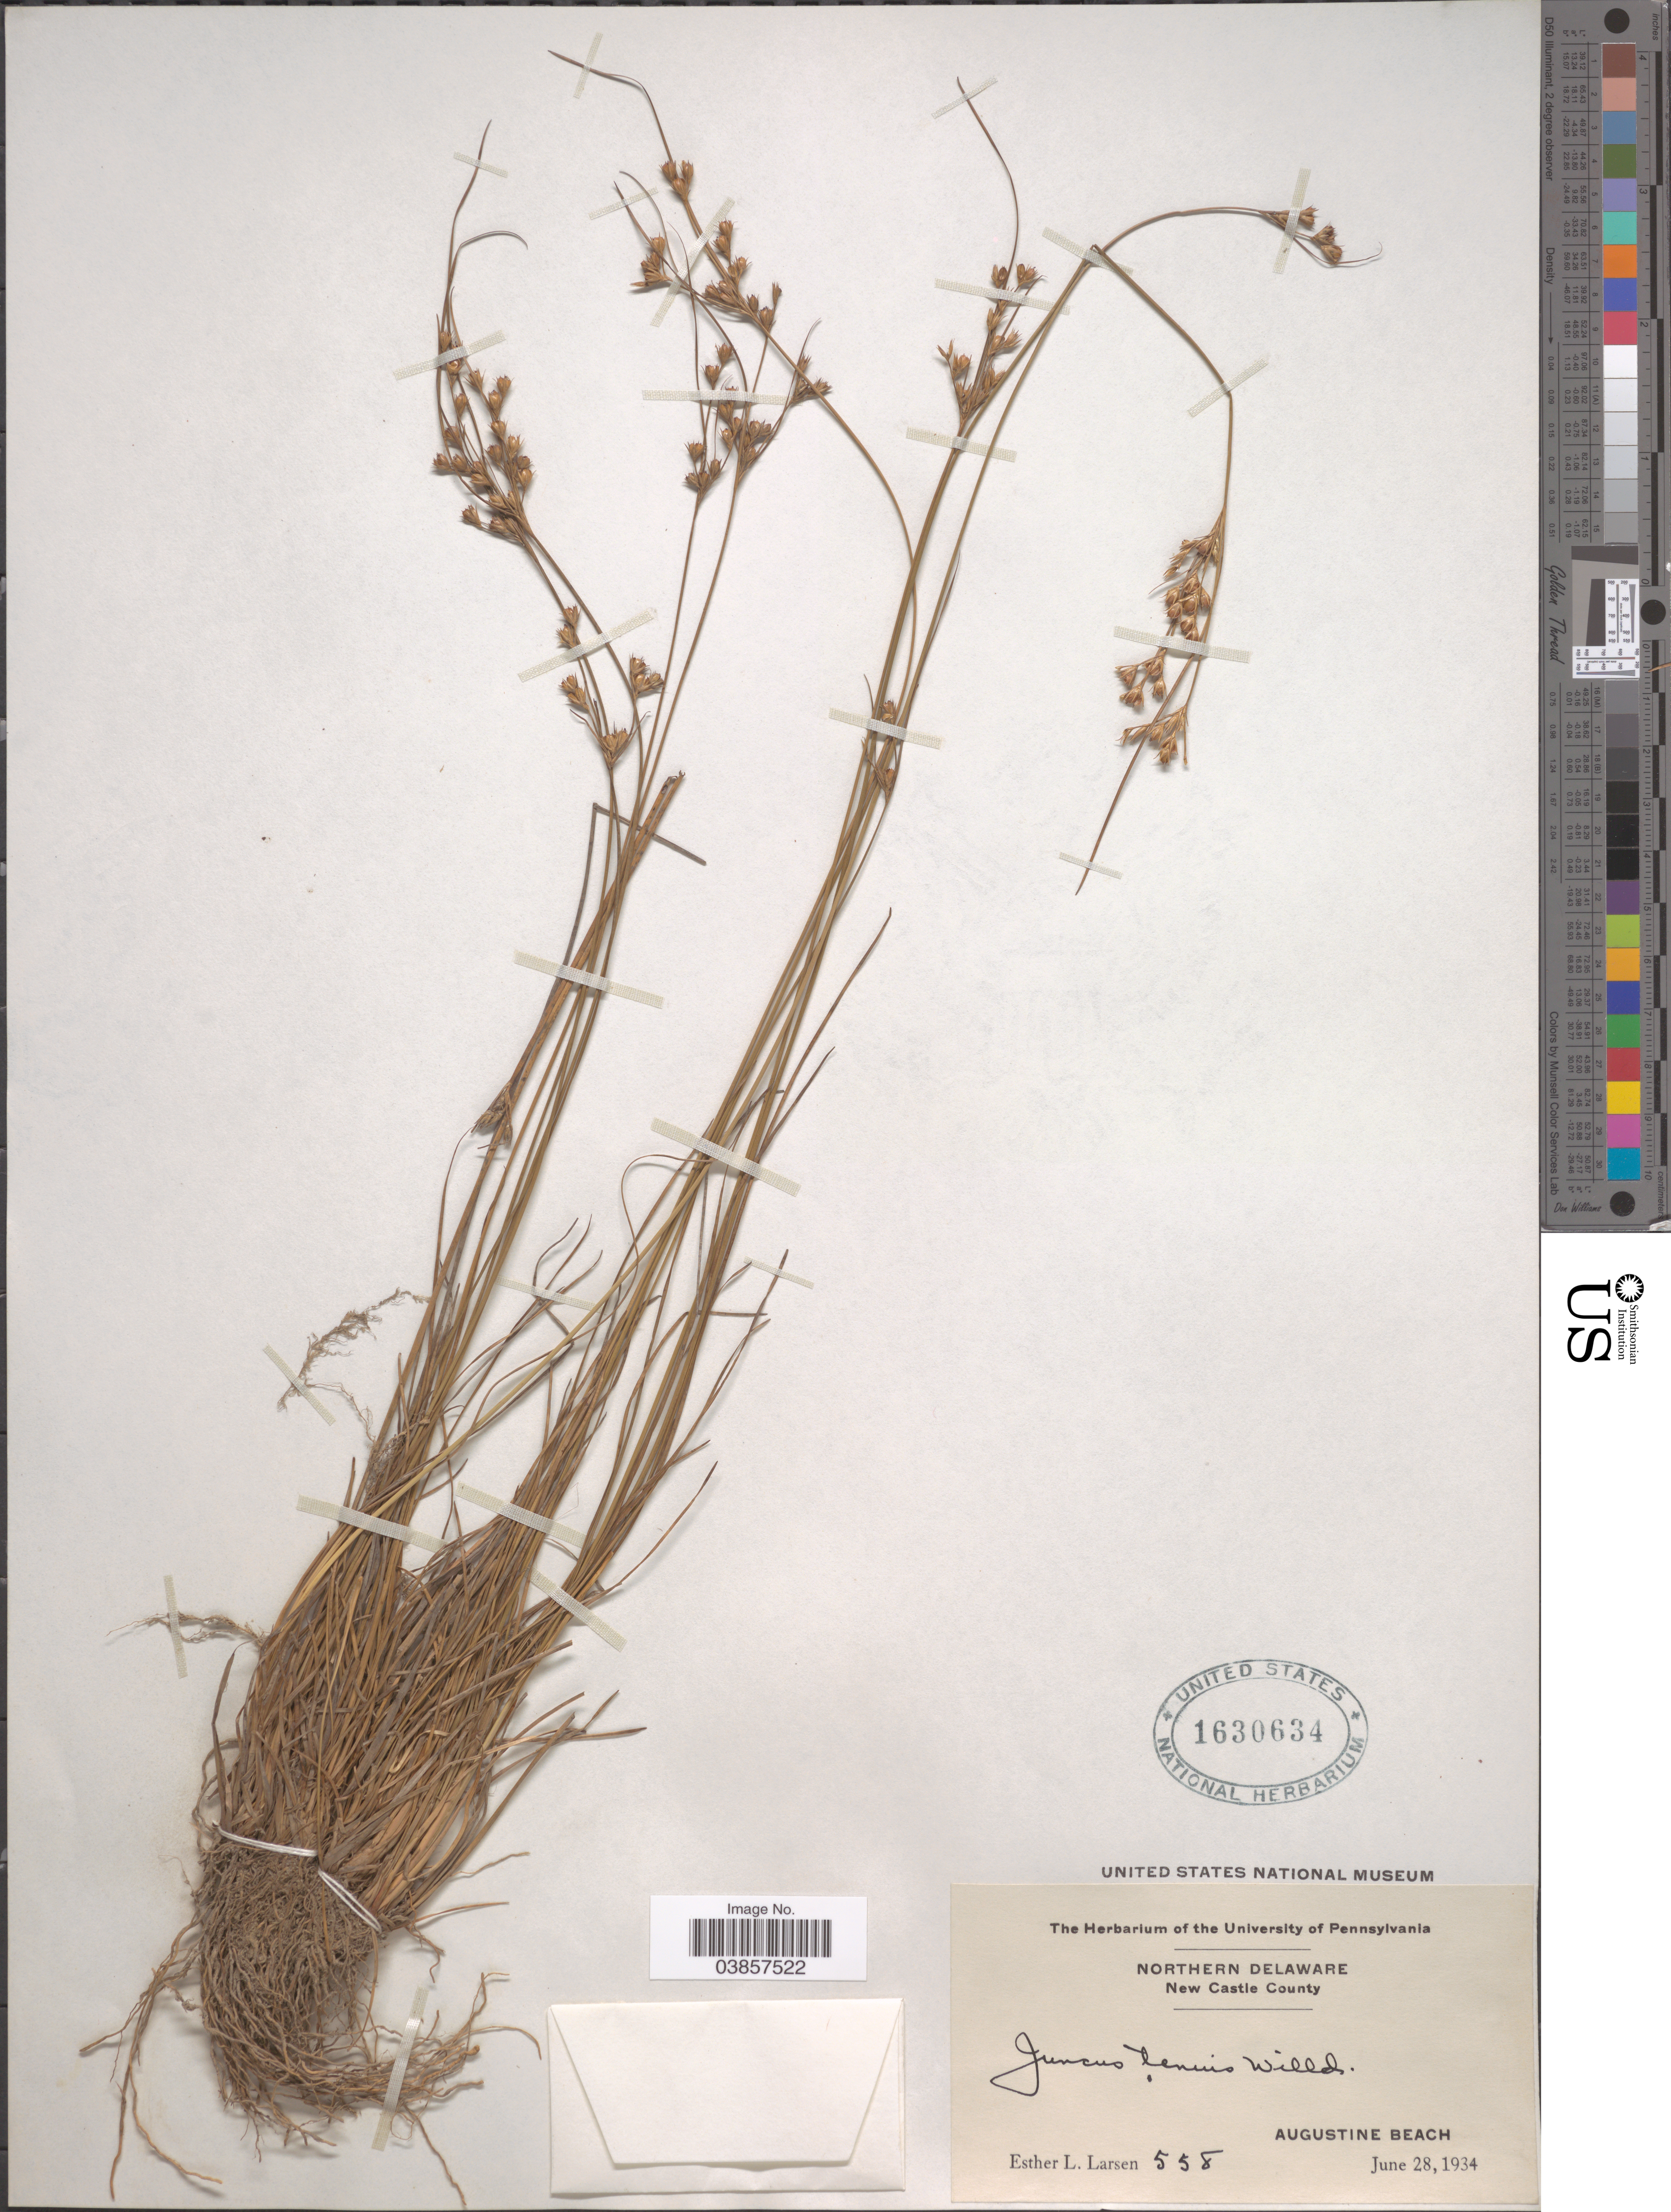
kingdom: Plantae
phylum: Tracheophyta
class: Liliopsida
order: Poales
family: Juncaceae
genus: Juncus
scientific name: Juncus tenuis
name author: Willd.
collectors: E. Larsen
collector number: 558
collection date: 1934-06-28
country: United States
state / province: Delaware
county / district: New Castle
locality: Northern Delaware. New Castle County. Augustine Beach.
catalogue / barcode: US 1630634